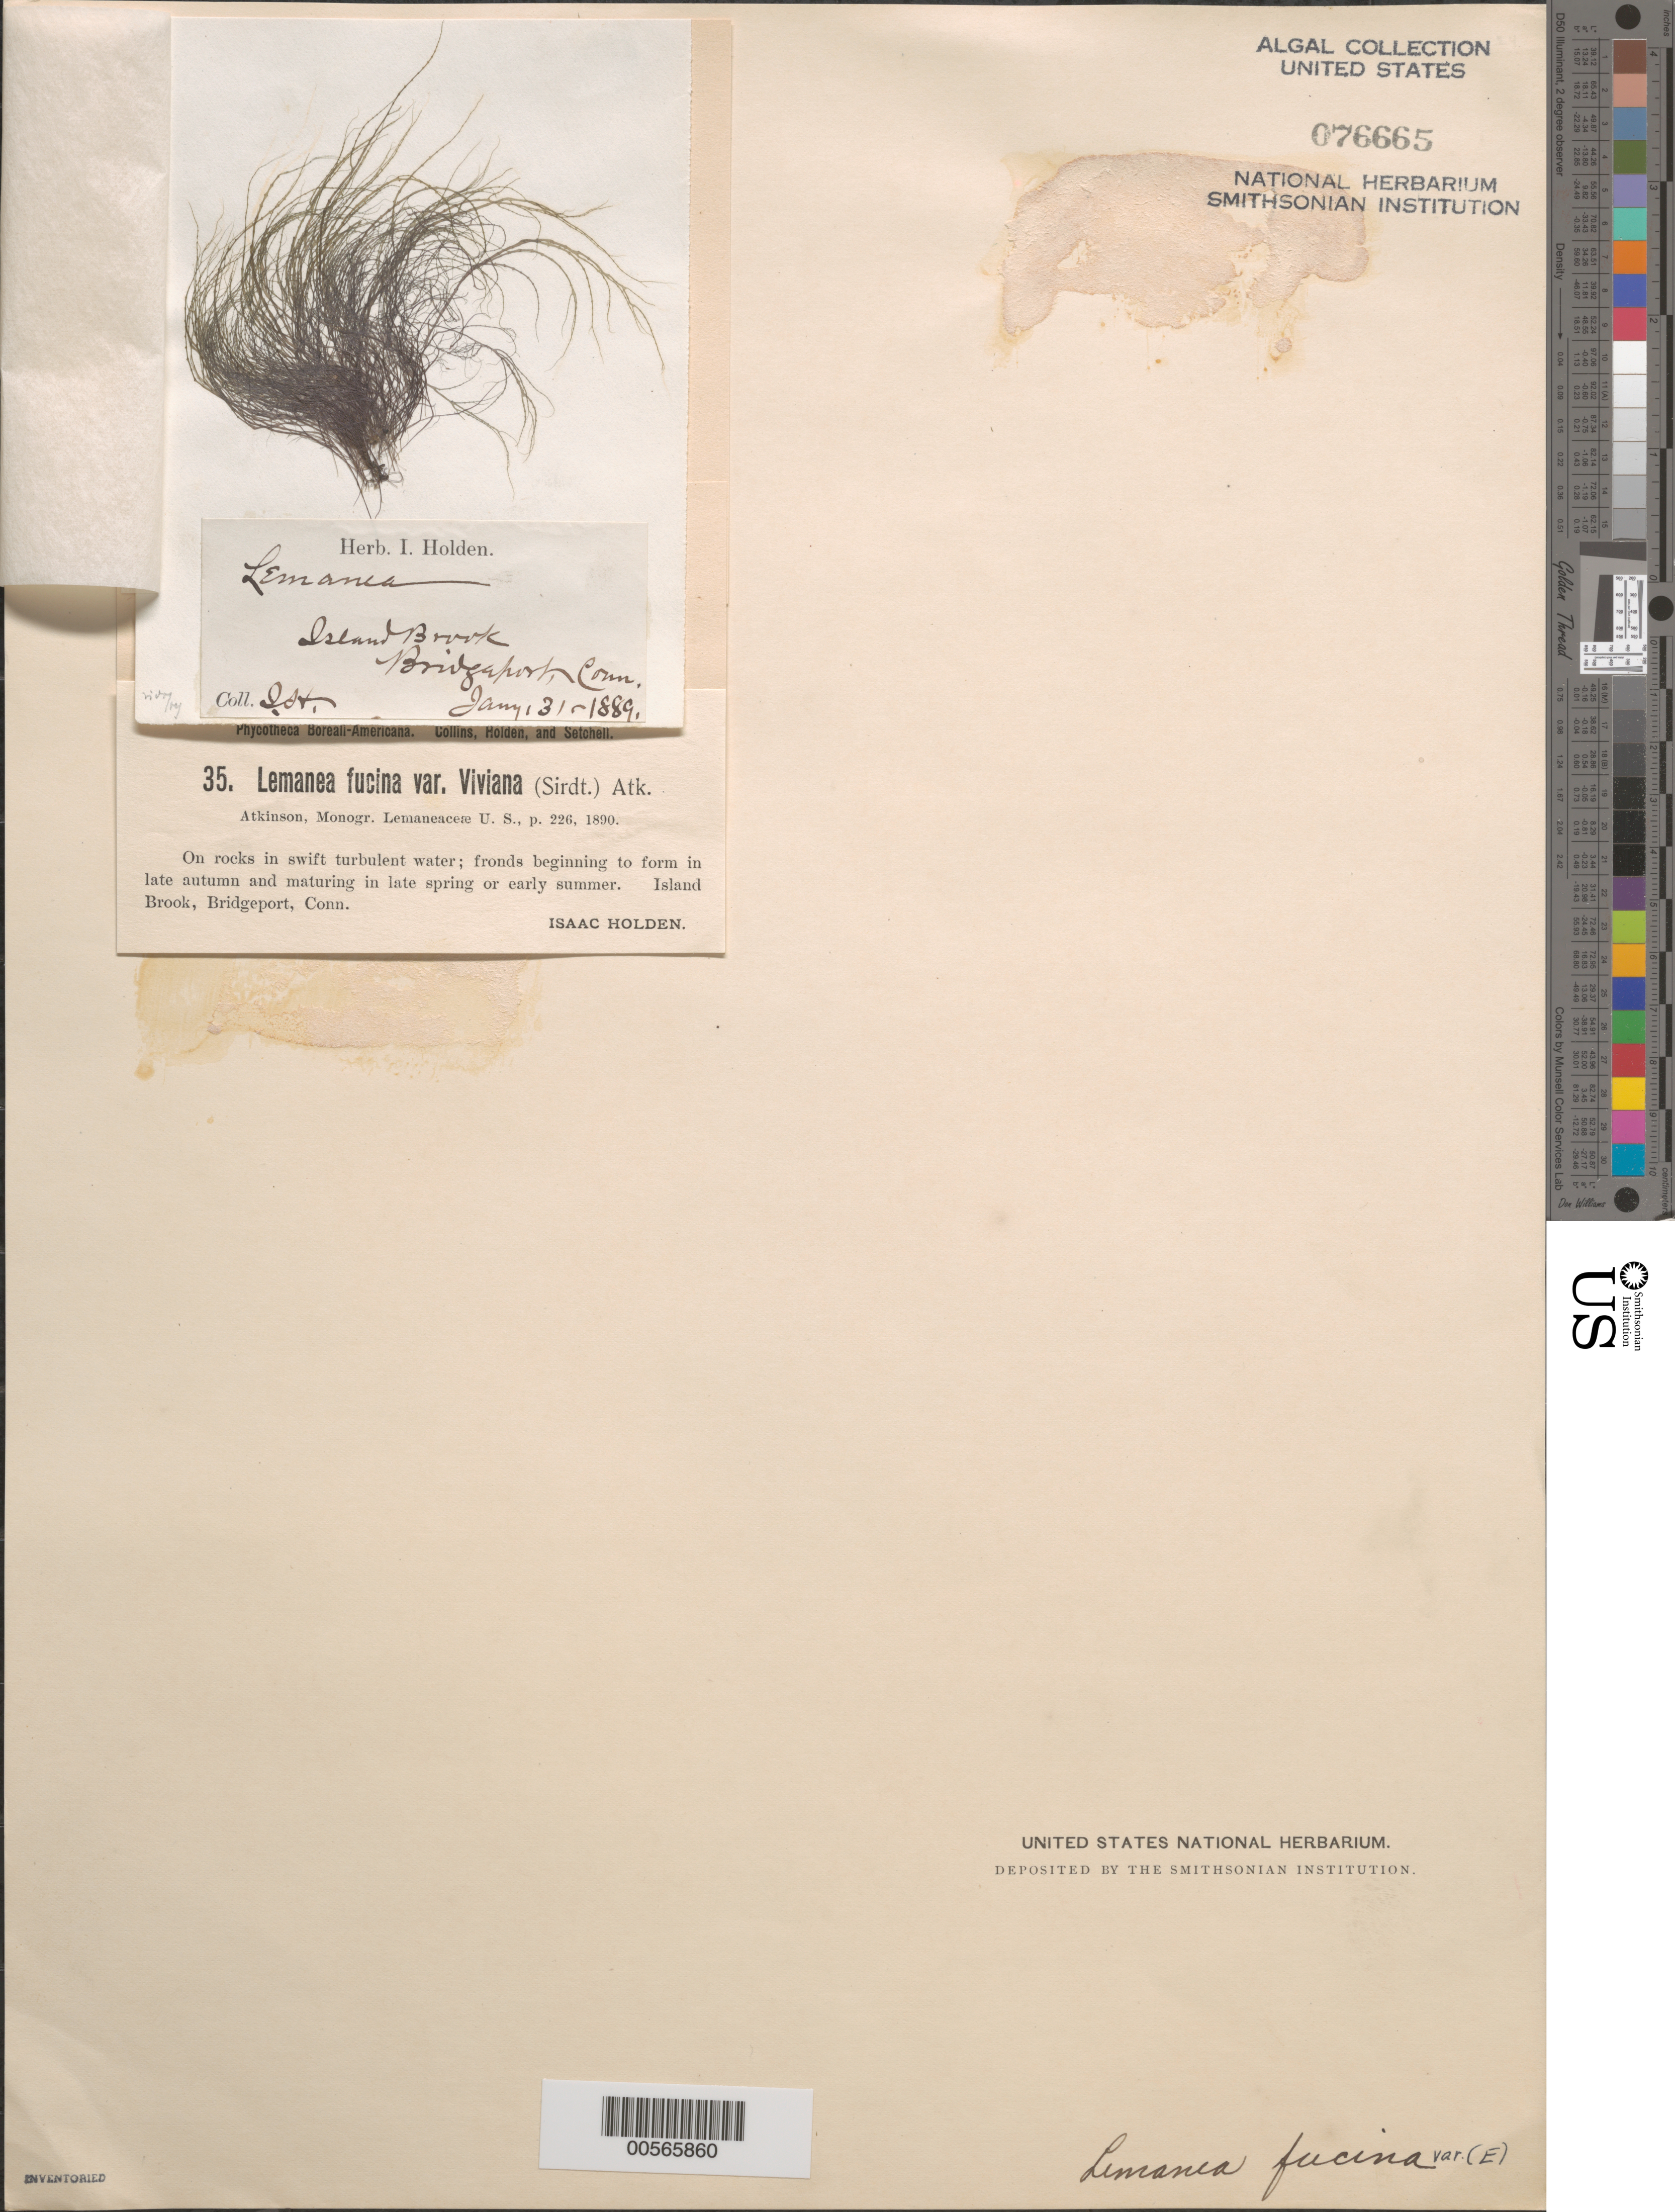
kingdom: Plantae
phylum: Rhodophyta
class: Florideophyceae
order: Batrachospermales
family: Lemaneaceae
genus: Lemanea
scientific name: Lemanea fucina var. viviana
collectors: I. Holden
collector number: PB-A 35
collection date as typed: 31 Jan 1889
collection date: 1889-01-31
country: United States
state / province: Connecticut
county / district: Fairfield County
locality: Bridgeport, Island Brook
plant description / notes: Collins, Holden & Setchell, Phycotheca Boreali-Americana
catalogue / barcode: US 76665